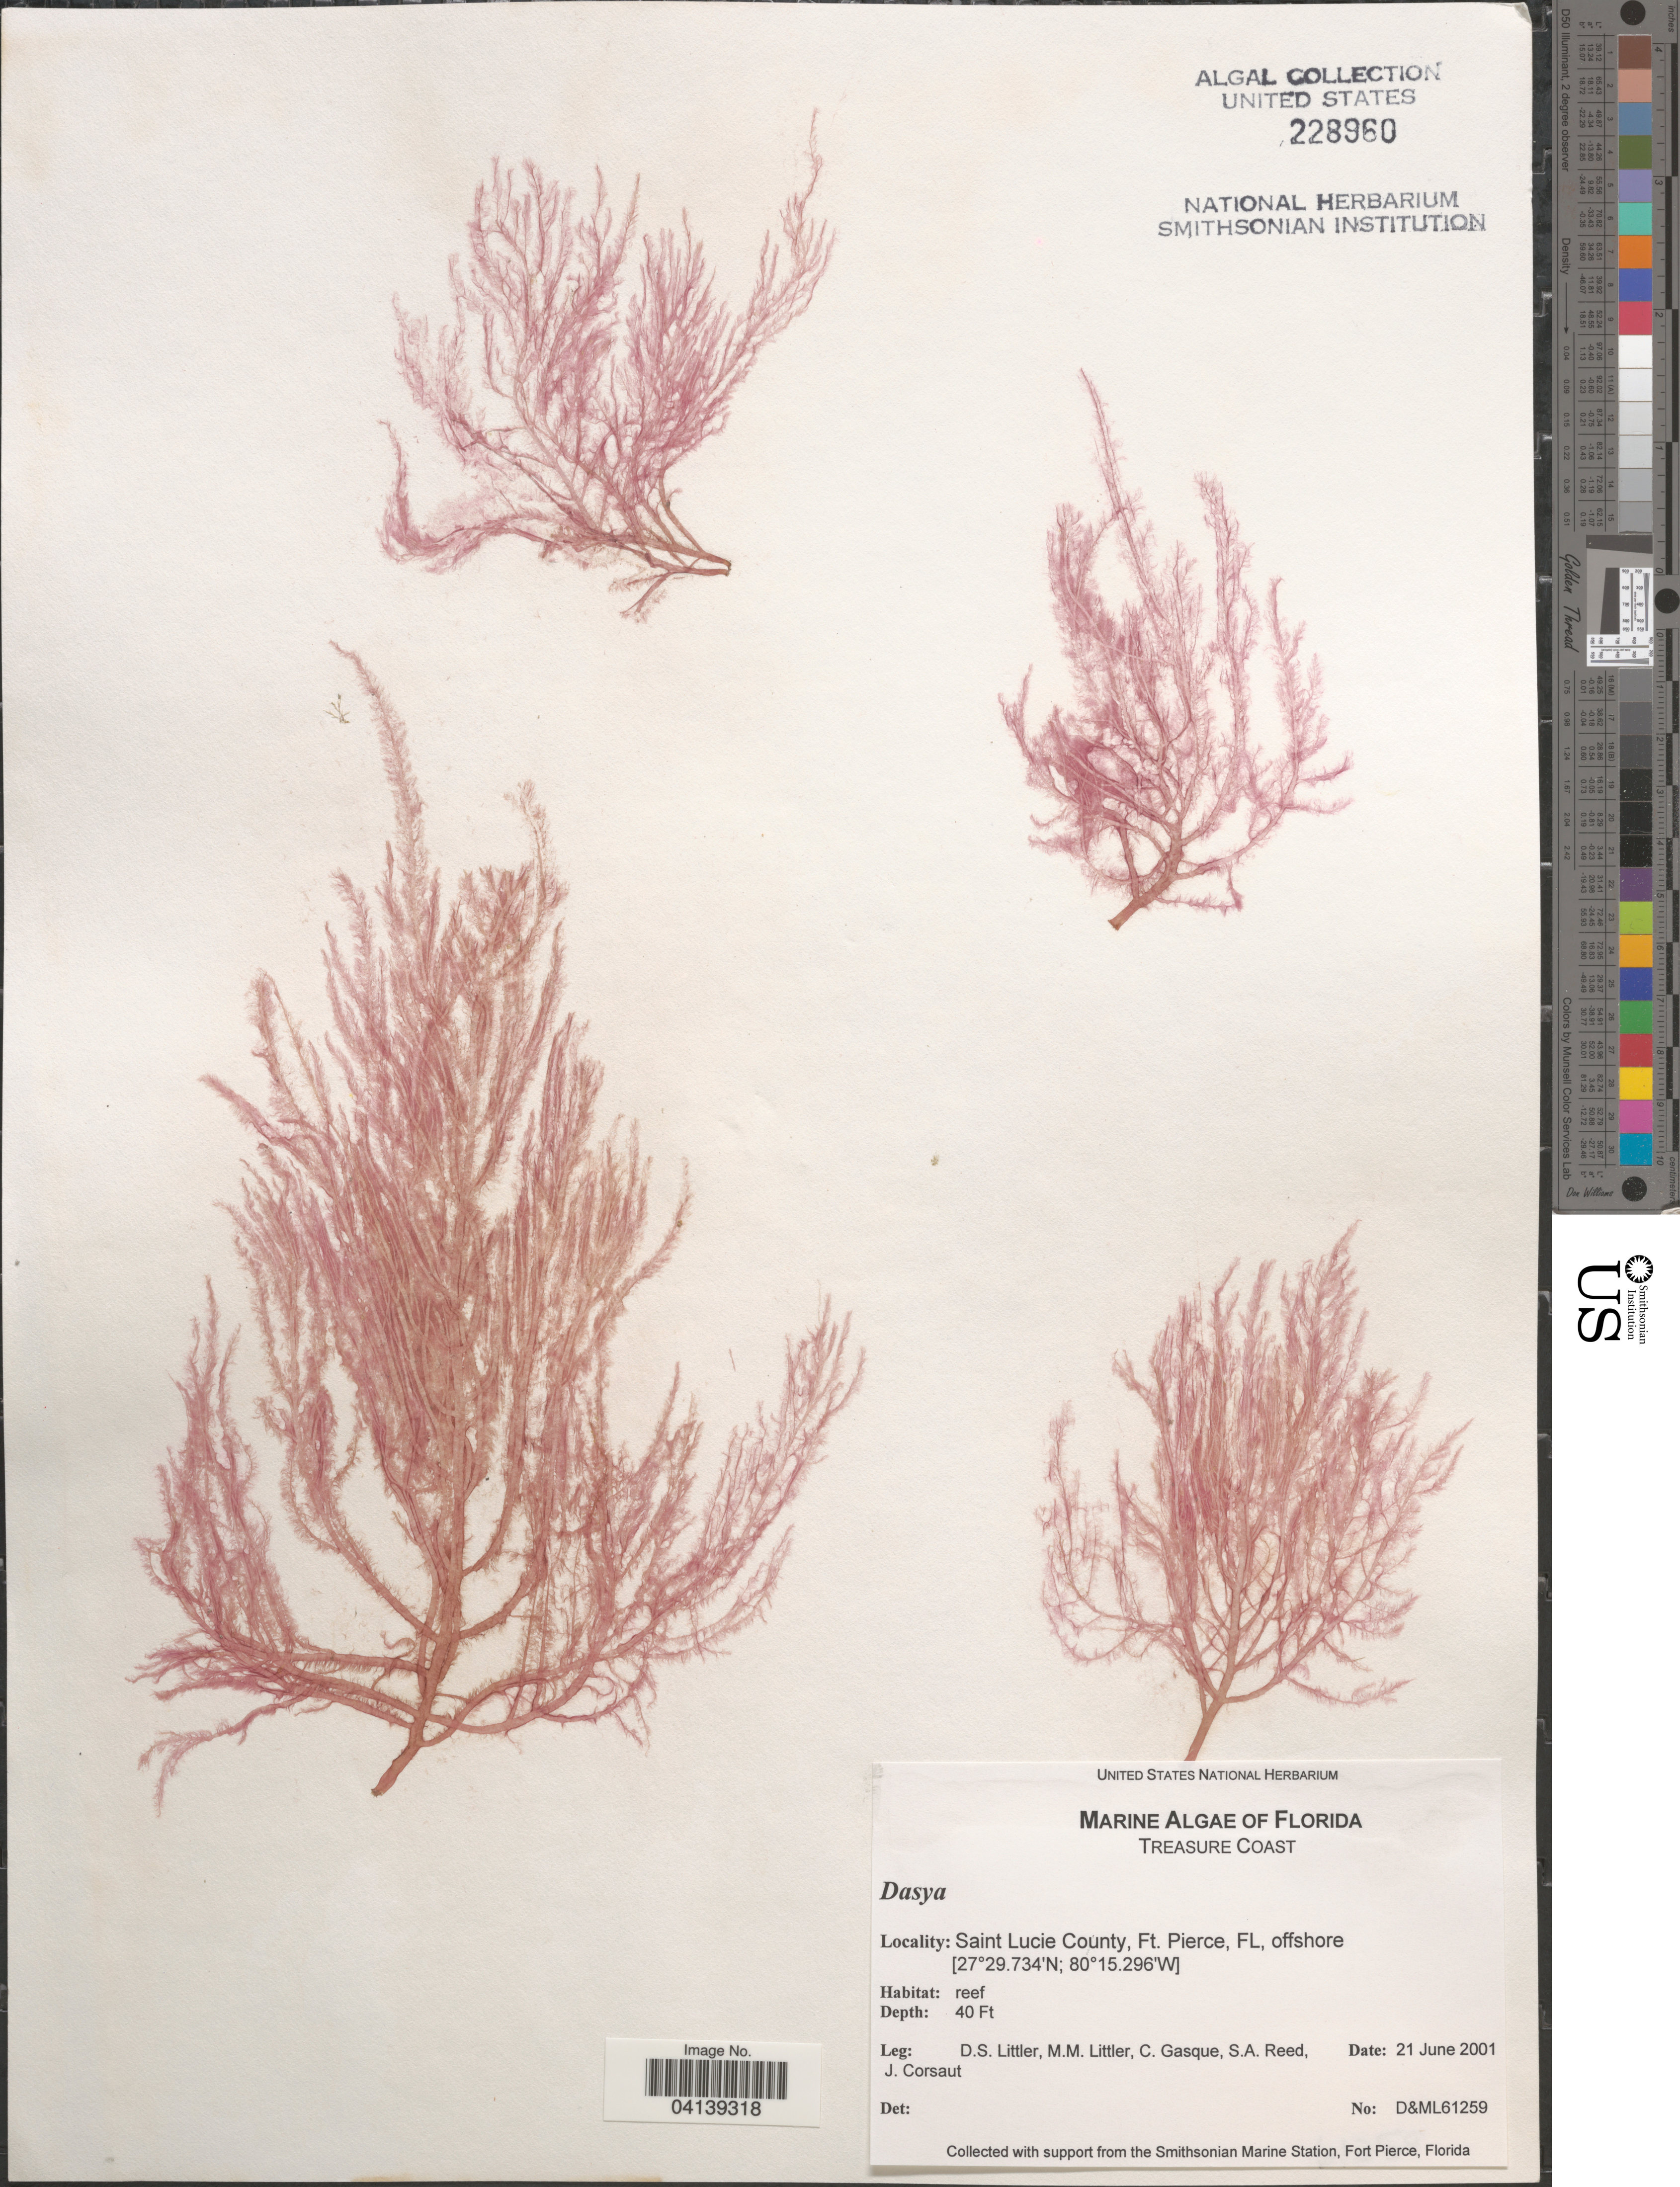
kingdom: Plantae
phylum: Rhodophyta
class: Florideophyceae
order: Ceramiales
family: Dasyaceae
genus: Dasya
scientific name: Dasya sp.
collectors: D. S. Littler, C. Gasque, S. Reed & J. Corsaut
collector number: D&ML61259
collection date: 2001-06-21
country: United States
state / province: Florida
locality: Treasure Coast. Saint Lucie County, Ft. Pierce, offshore.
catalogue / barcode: US 228960